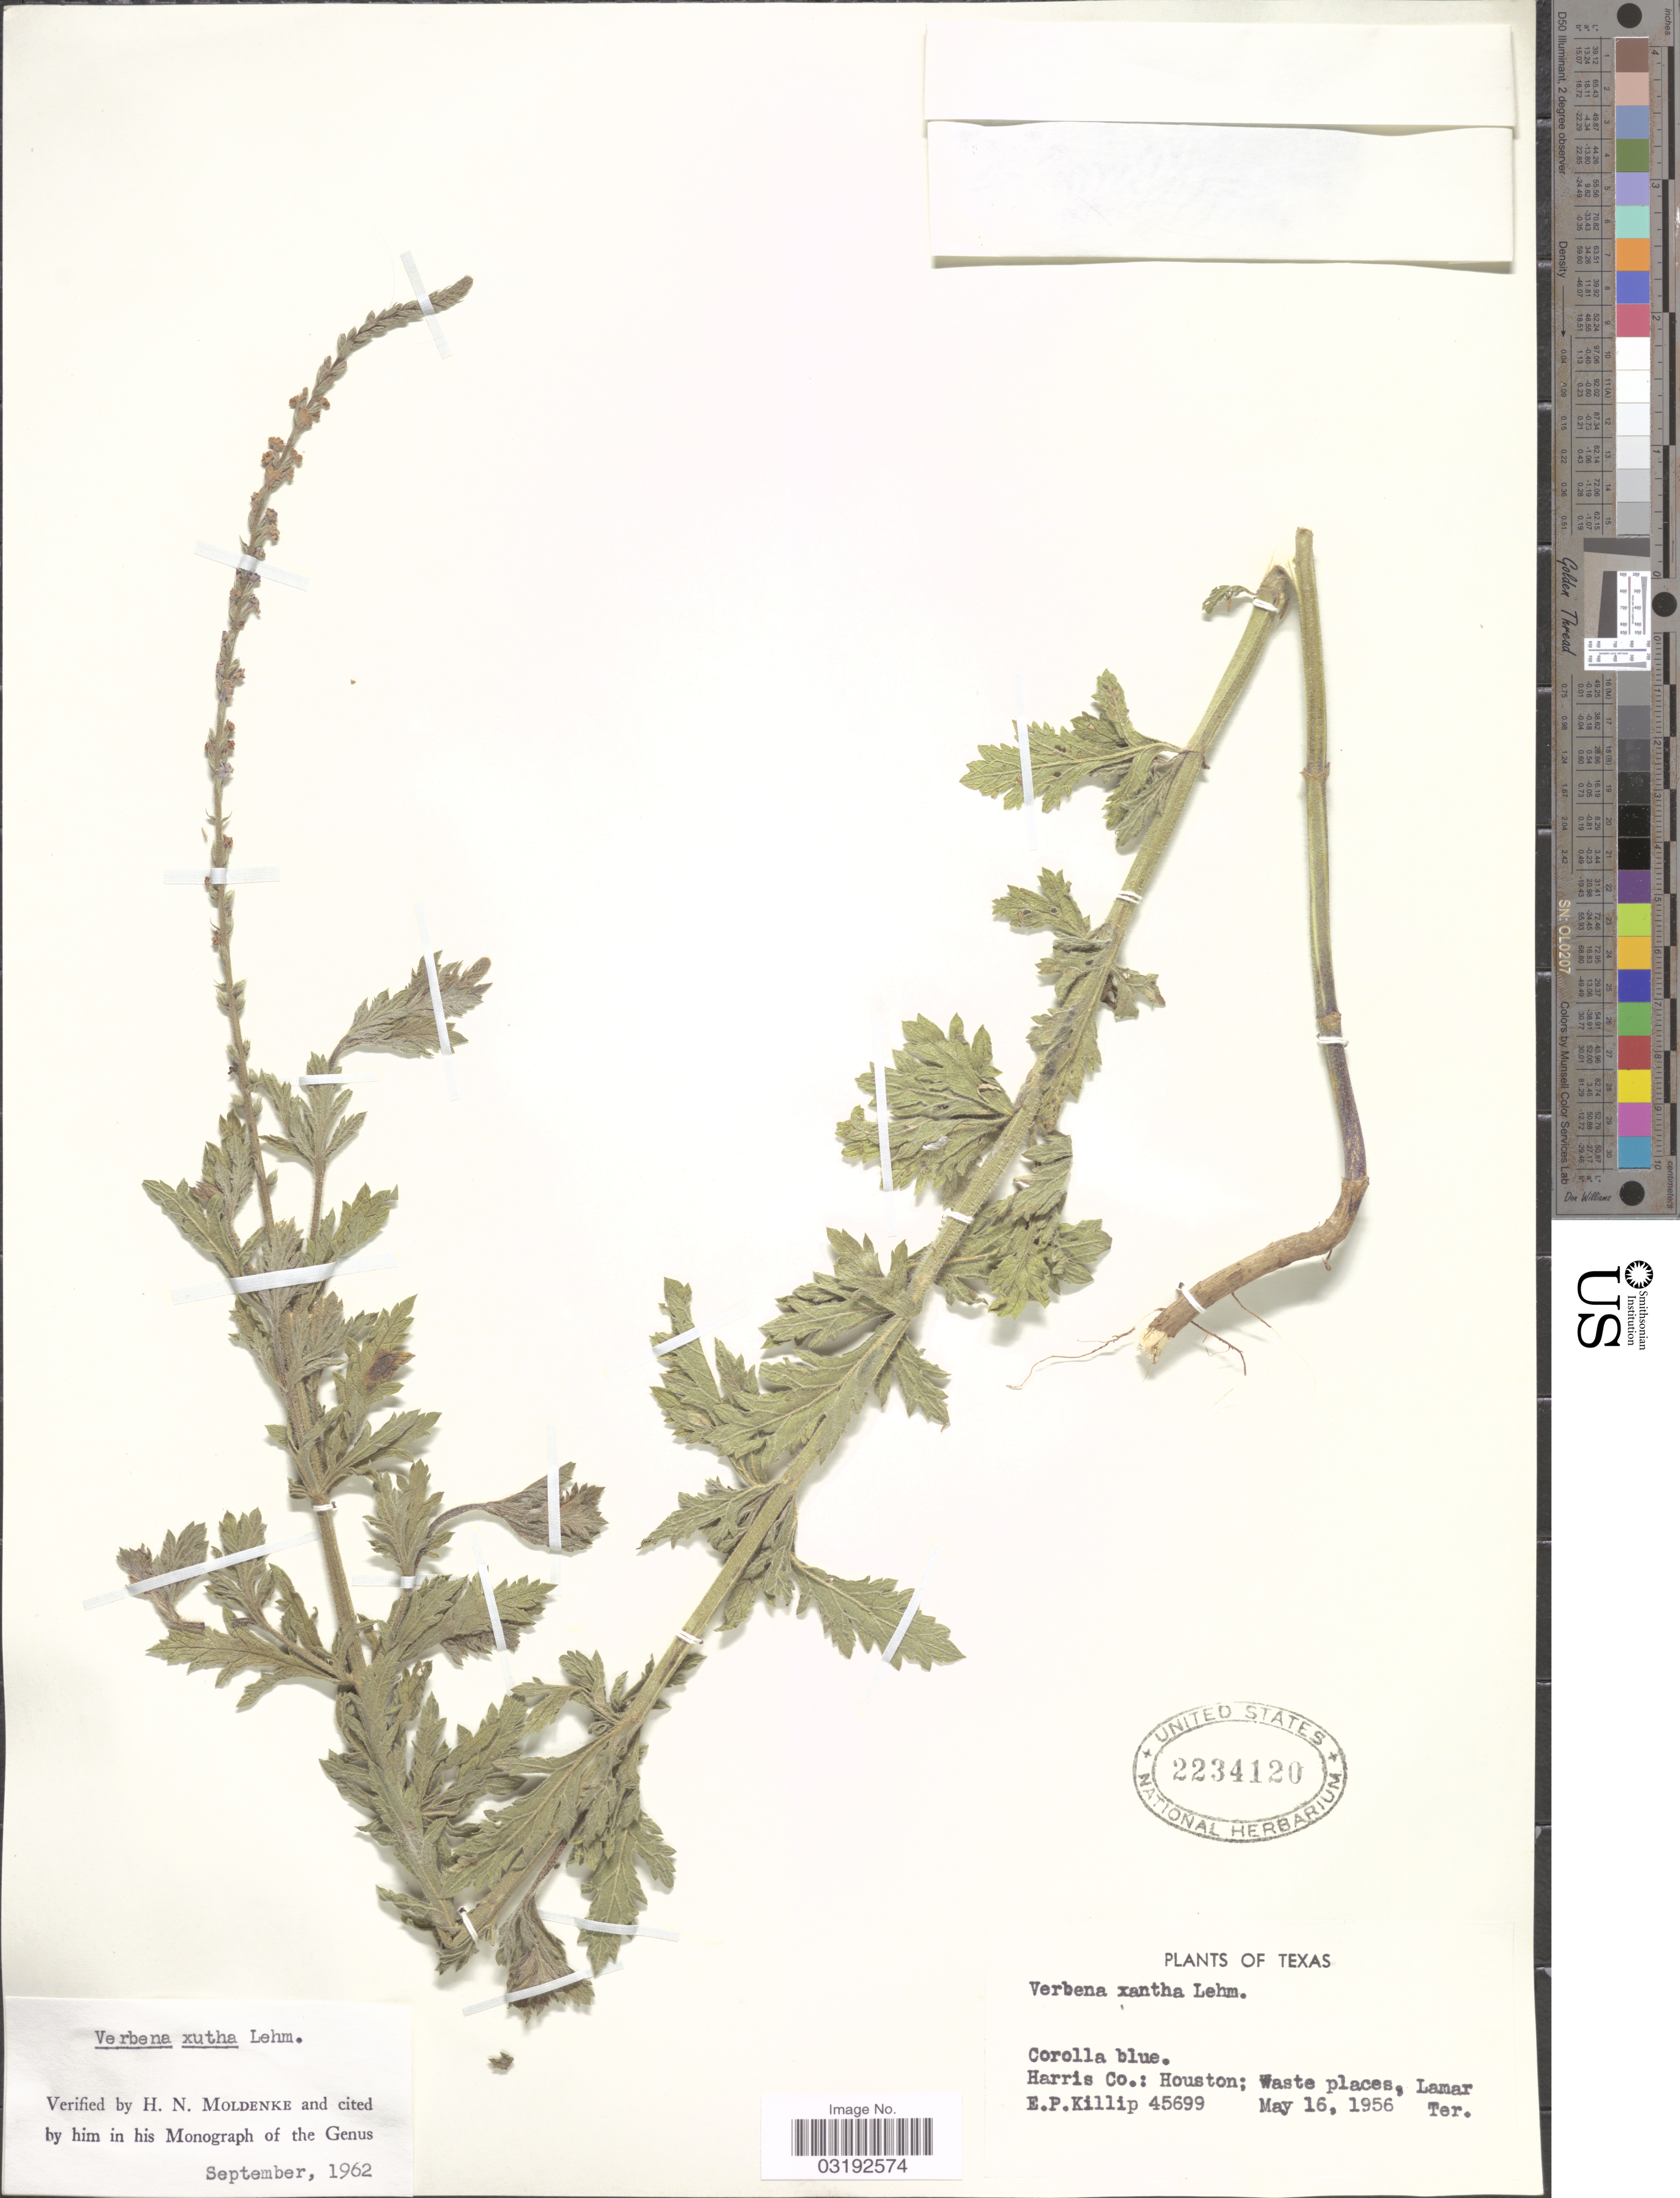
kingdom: Plantae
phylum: Tracheophyta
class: Magnoliopsida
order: Lamiales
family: Verbenaceae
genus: Verbena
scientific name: Verbena xutha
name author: Lehm.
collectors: E. P. Killip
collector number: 45699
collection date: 1956-05-16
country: United States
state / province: Texas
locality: Harris Co.: Houston; Waste places, Lamar Ter.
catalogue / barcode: US 2234120